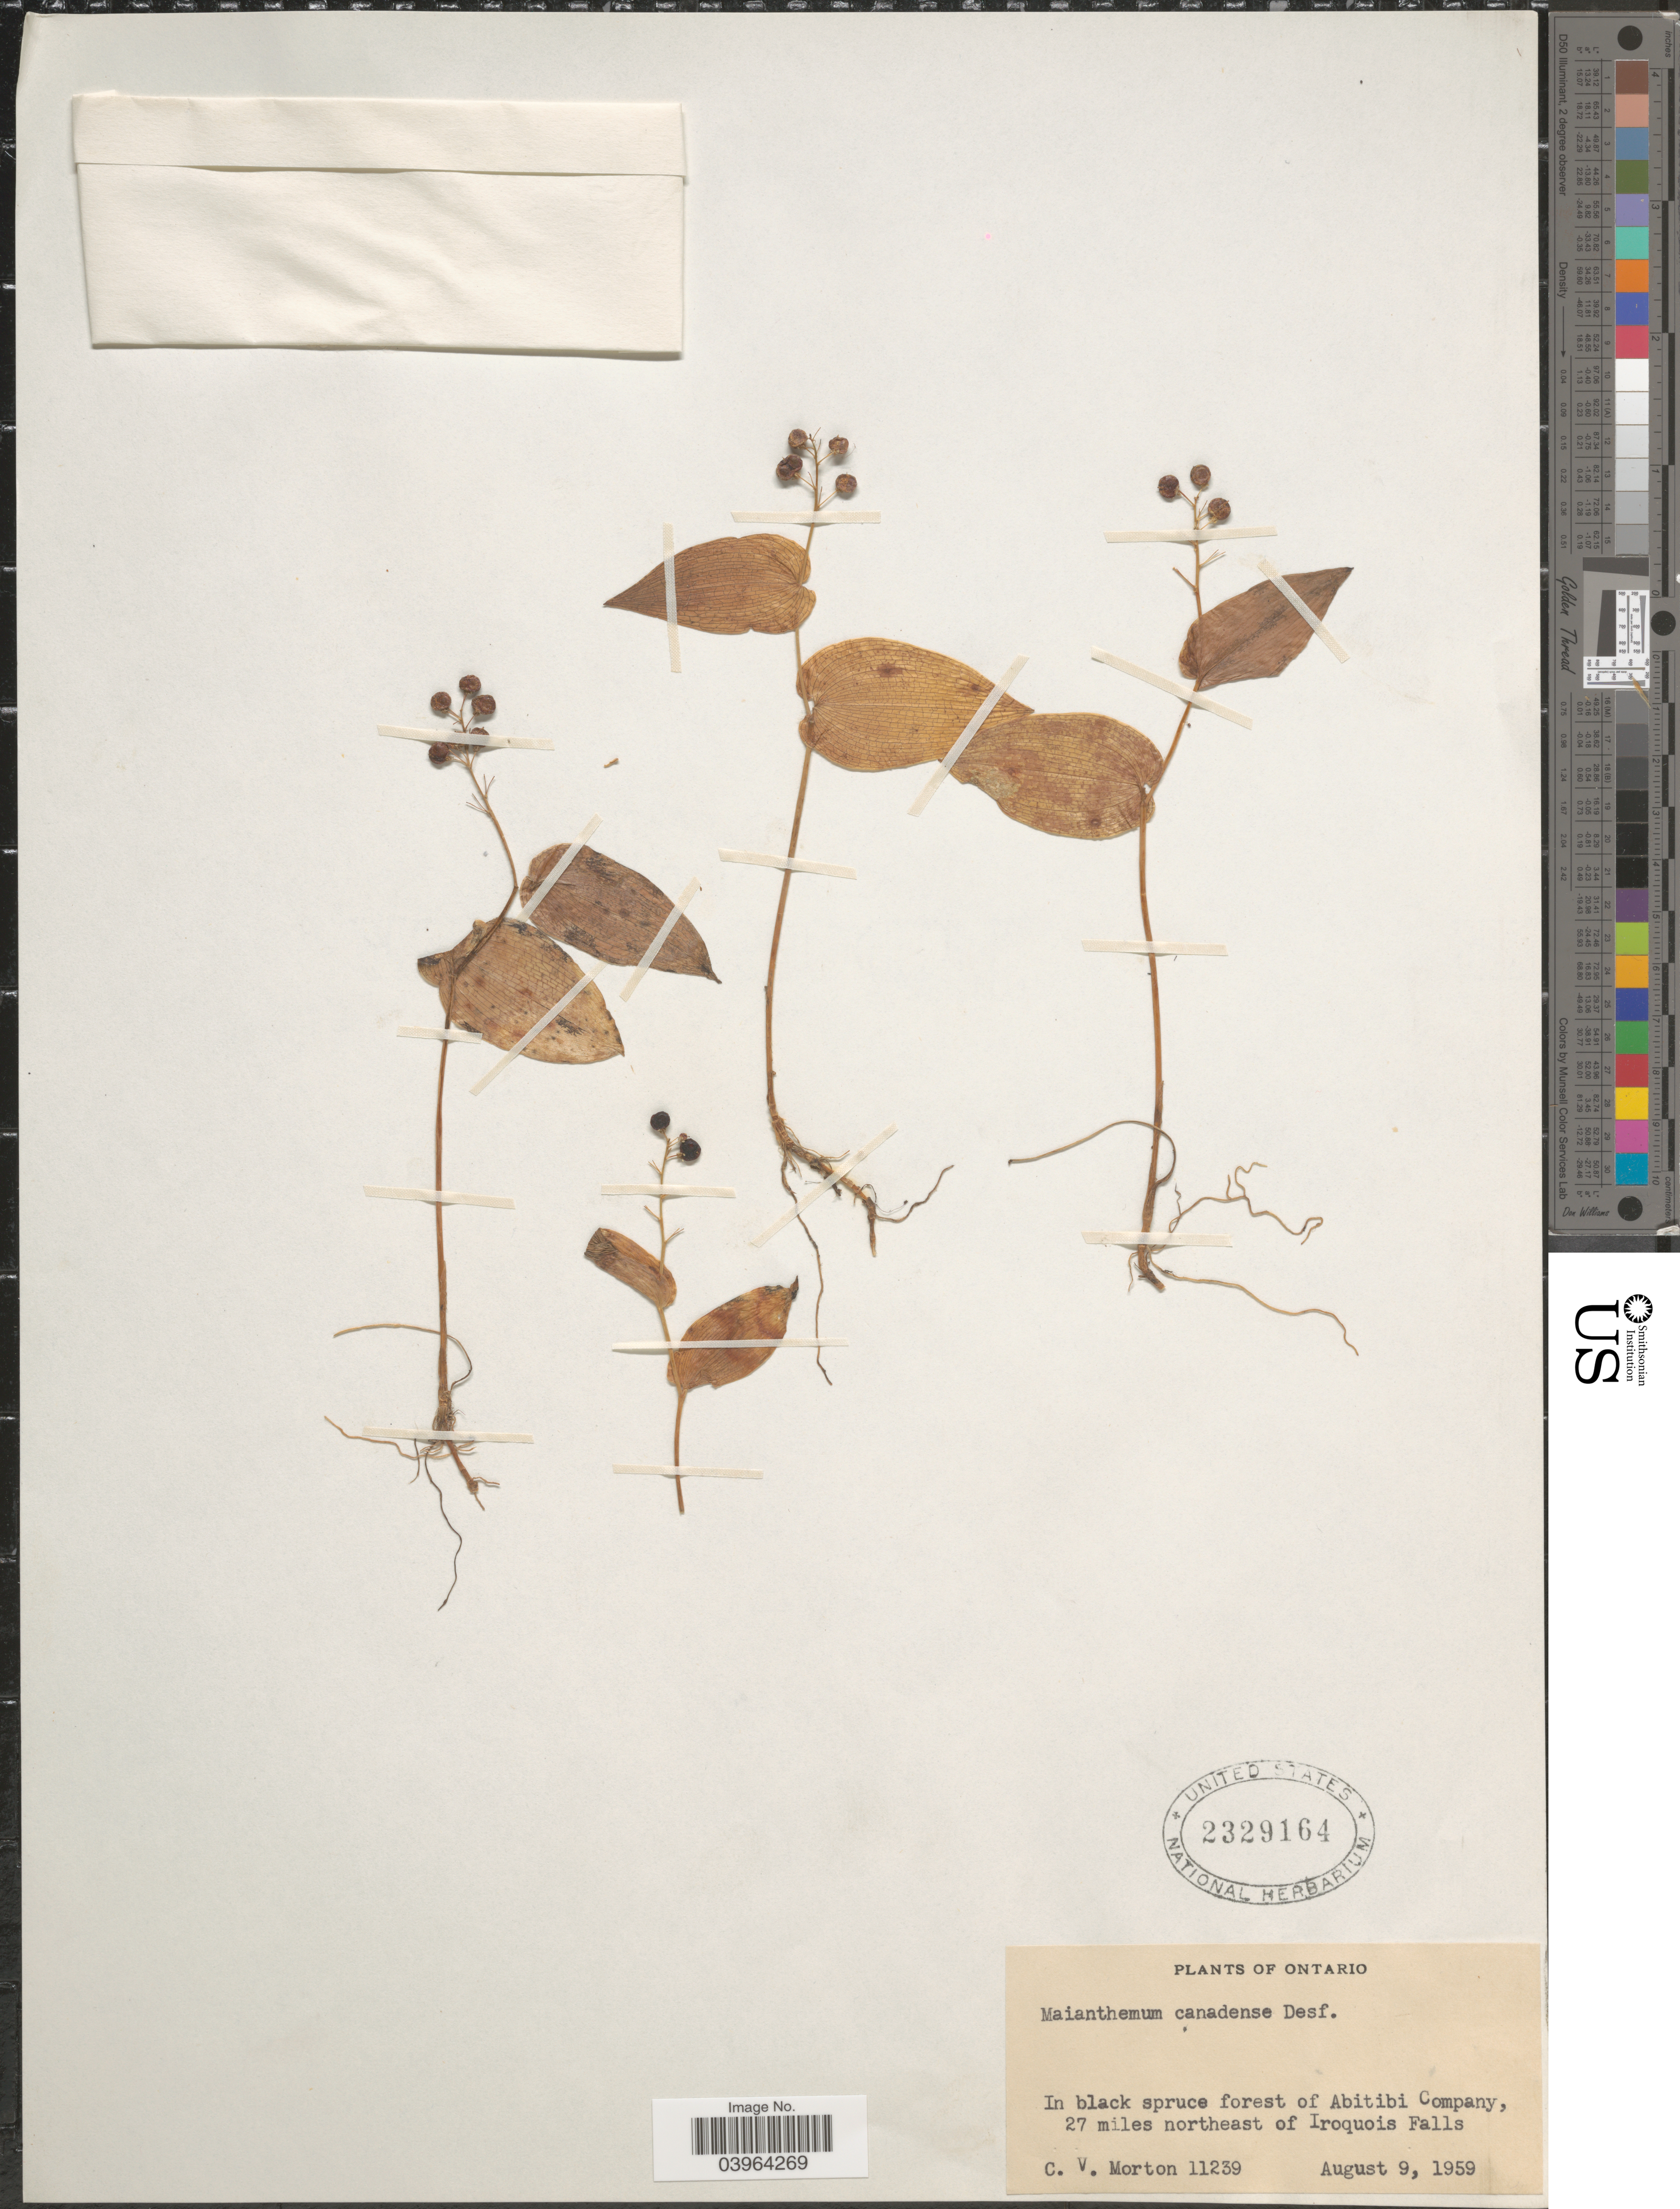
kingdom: Plantae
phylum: Tracheophyta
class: Liliopsida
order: Asparagales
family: Asparagaceae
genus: Maianthemum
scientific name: Maianthemum canadense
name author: Desf.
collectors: C. V. Morton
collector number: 11239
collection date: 1959-08-09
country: Canada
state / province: Ontario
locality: In black spruce forest of Abitibi Company, 27 miles northeast of Iroquois Falls.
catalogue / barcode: US 2329164